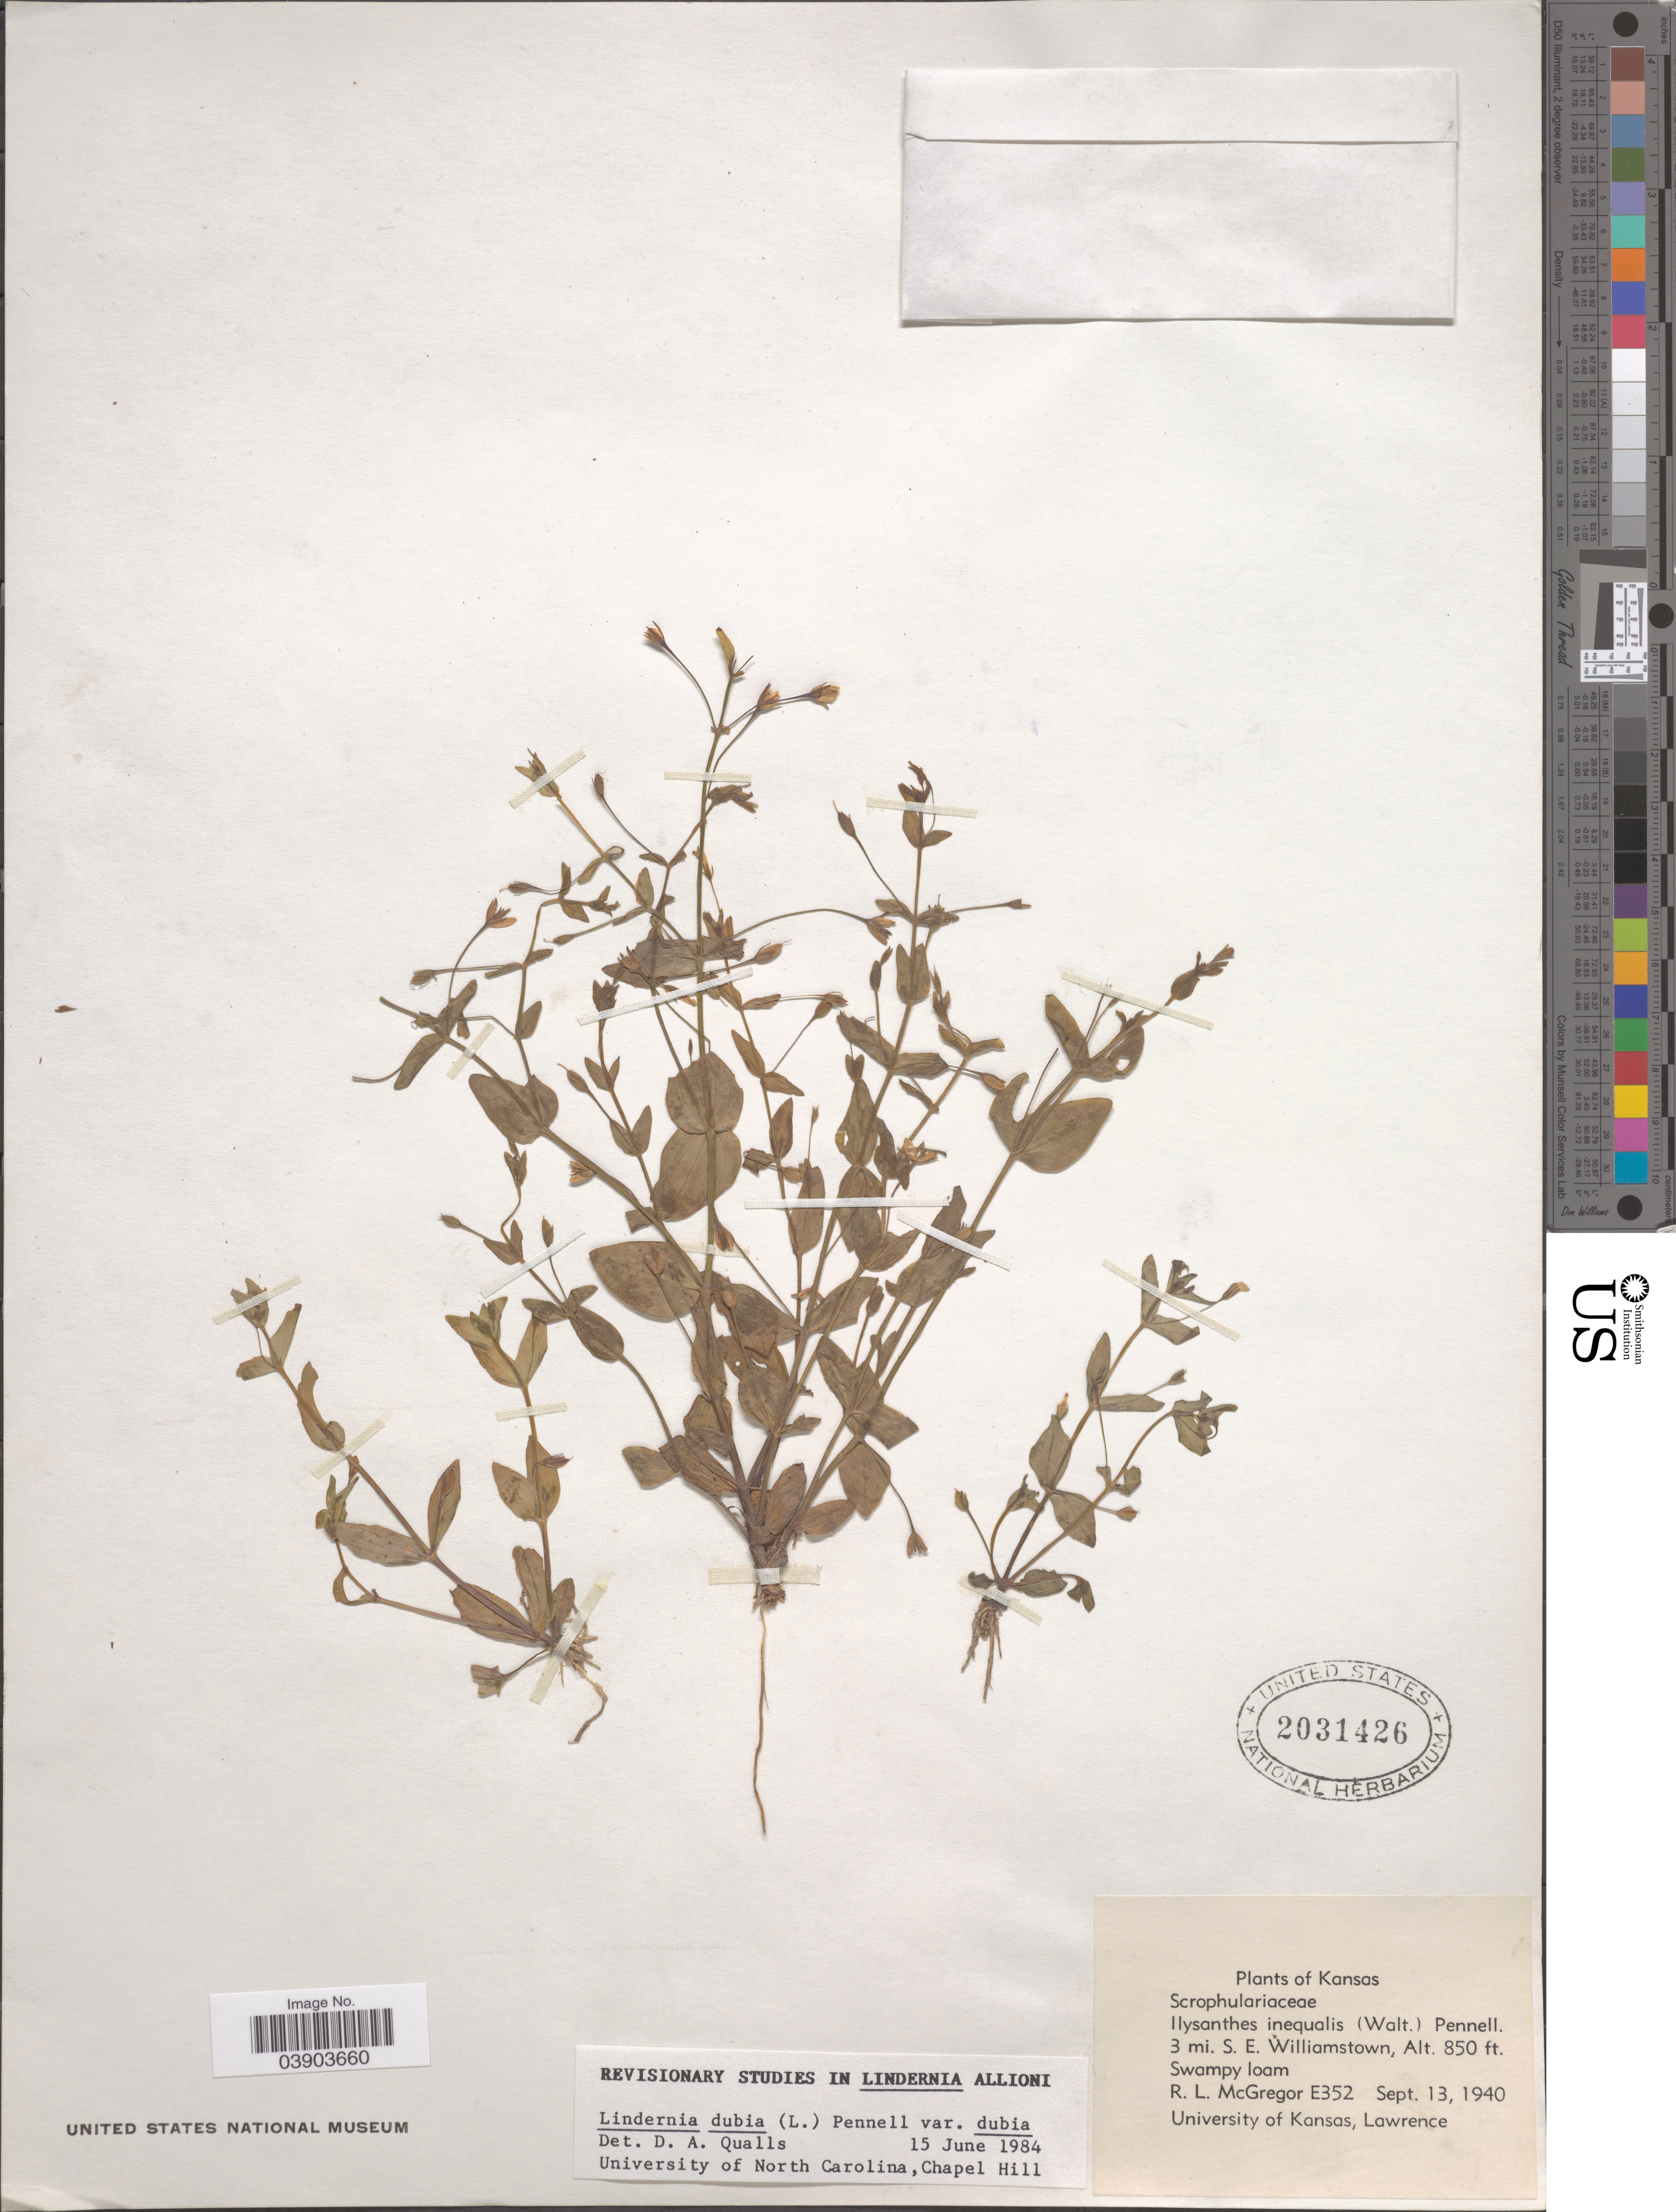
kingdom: Plantae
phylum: Tracheophyta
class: Magnoliopsida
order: Lamiales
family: Linderniaceae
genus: Lindernia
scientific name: Lindernia dubia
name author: (L.) Pennell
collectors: R. McGregor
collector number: E352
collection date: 1940-09-13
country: United States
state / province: Kansas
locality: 3 mi. S. E. Williamstown.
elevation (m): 259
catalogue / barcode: US 2031426